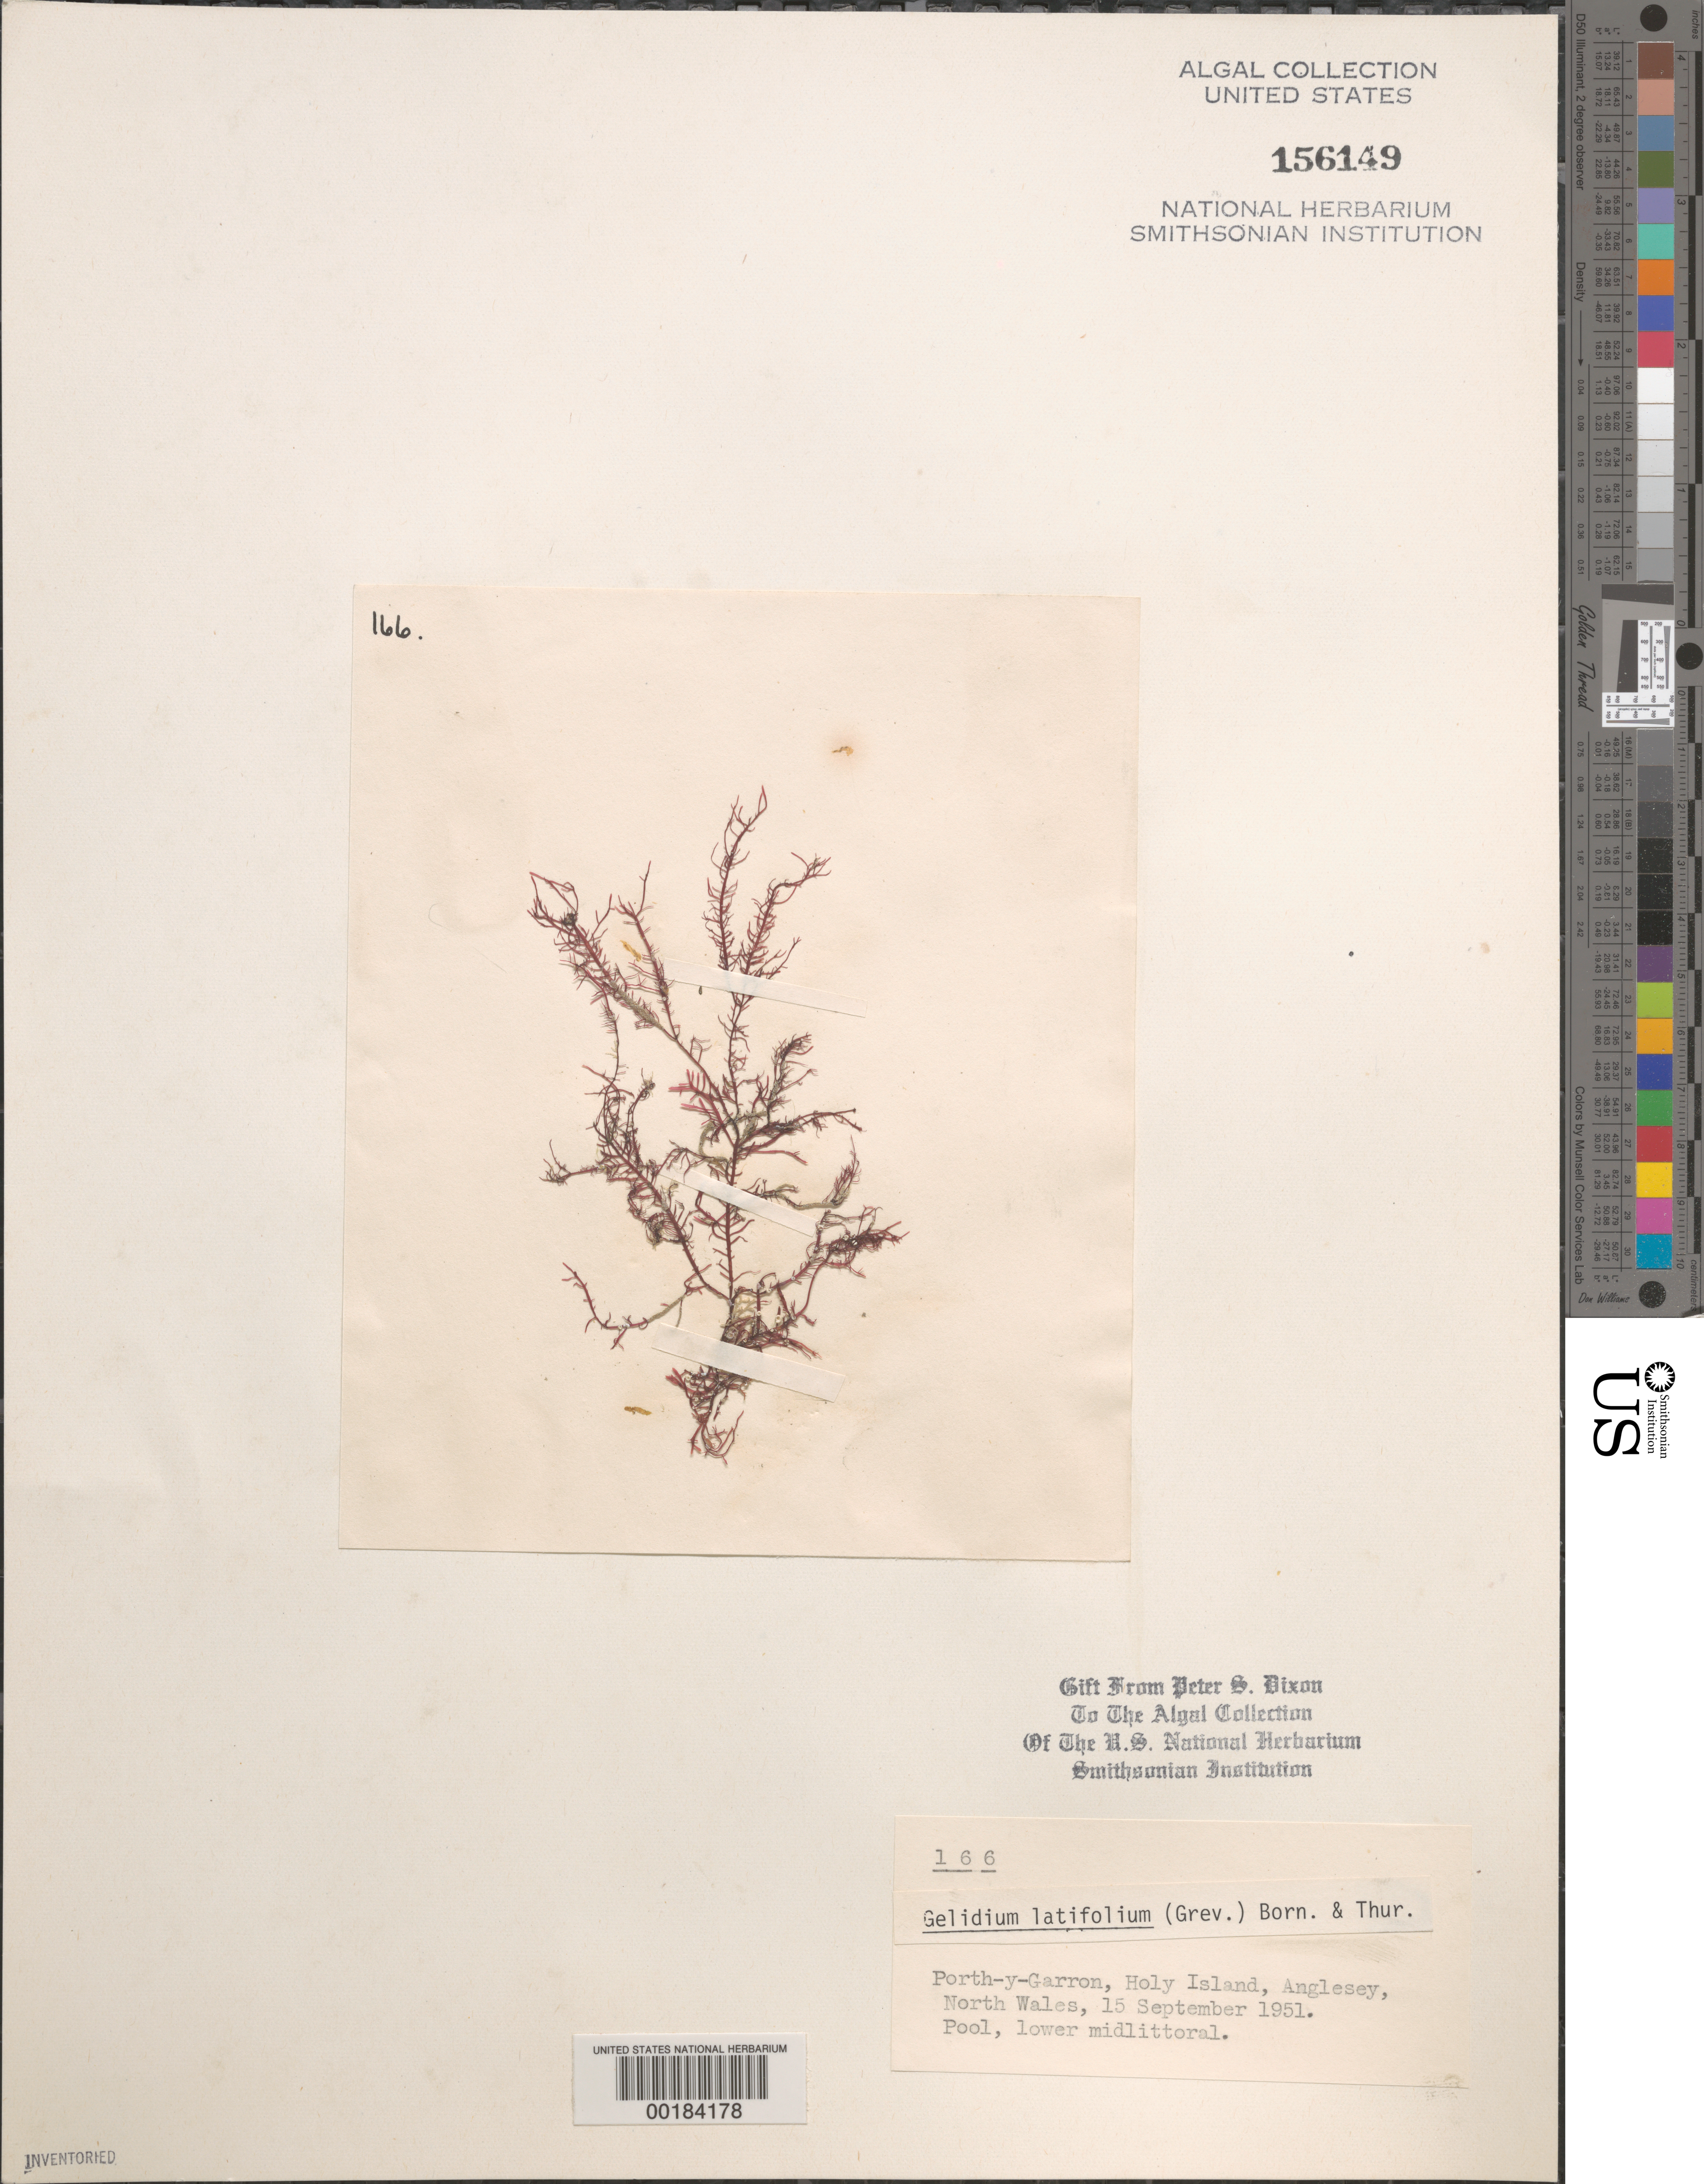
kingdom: Plantae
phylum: Rhodophyta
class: Florideophyceae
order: Gelidiales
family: Gelidiaceae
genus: Gelidium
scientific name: Gelidium spinosum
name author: (S.G. Gmel.) P.C. Silva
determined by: Algae name updating Project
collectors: P. S. Dixon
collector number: PSD 166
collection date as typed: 15 Sep 1951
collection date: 1951-09-15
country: United Kingdom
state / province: Wales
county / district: Gwynedd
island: Anglesey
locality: Porth-y-Garron, Holy Island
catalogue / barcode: US 156149